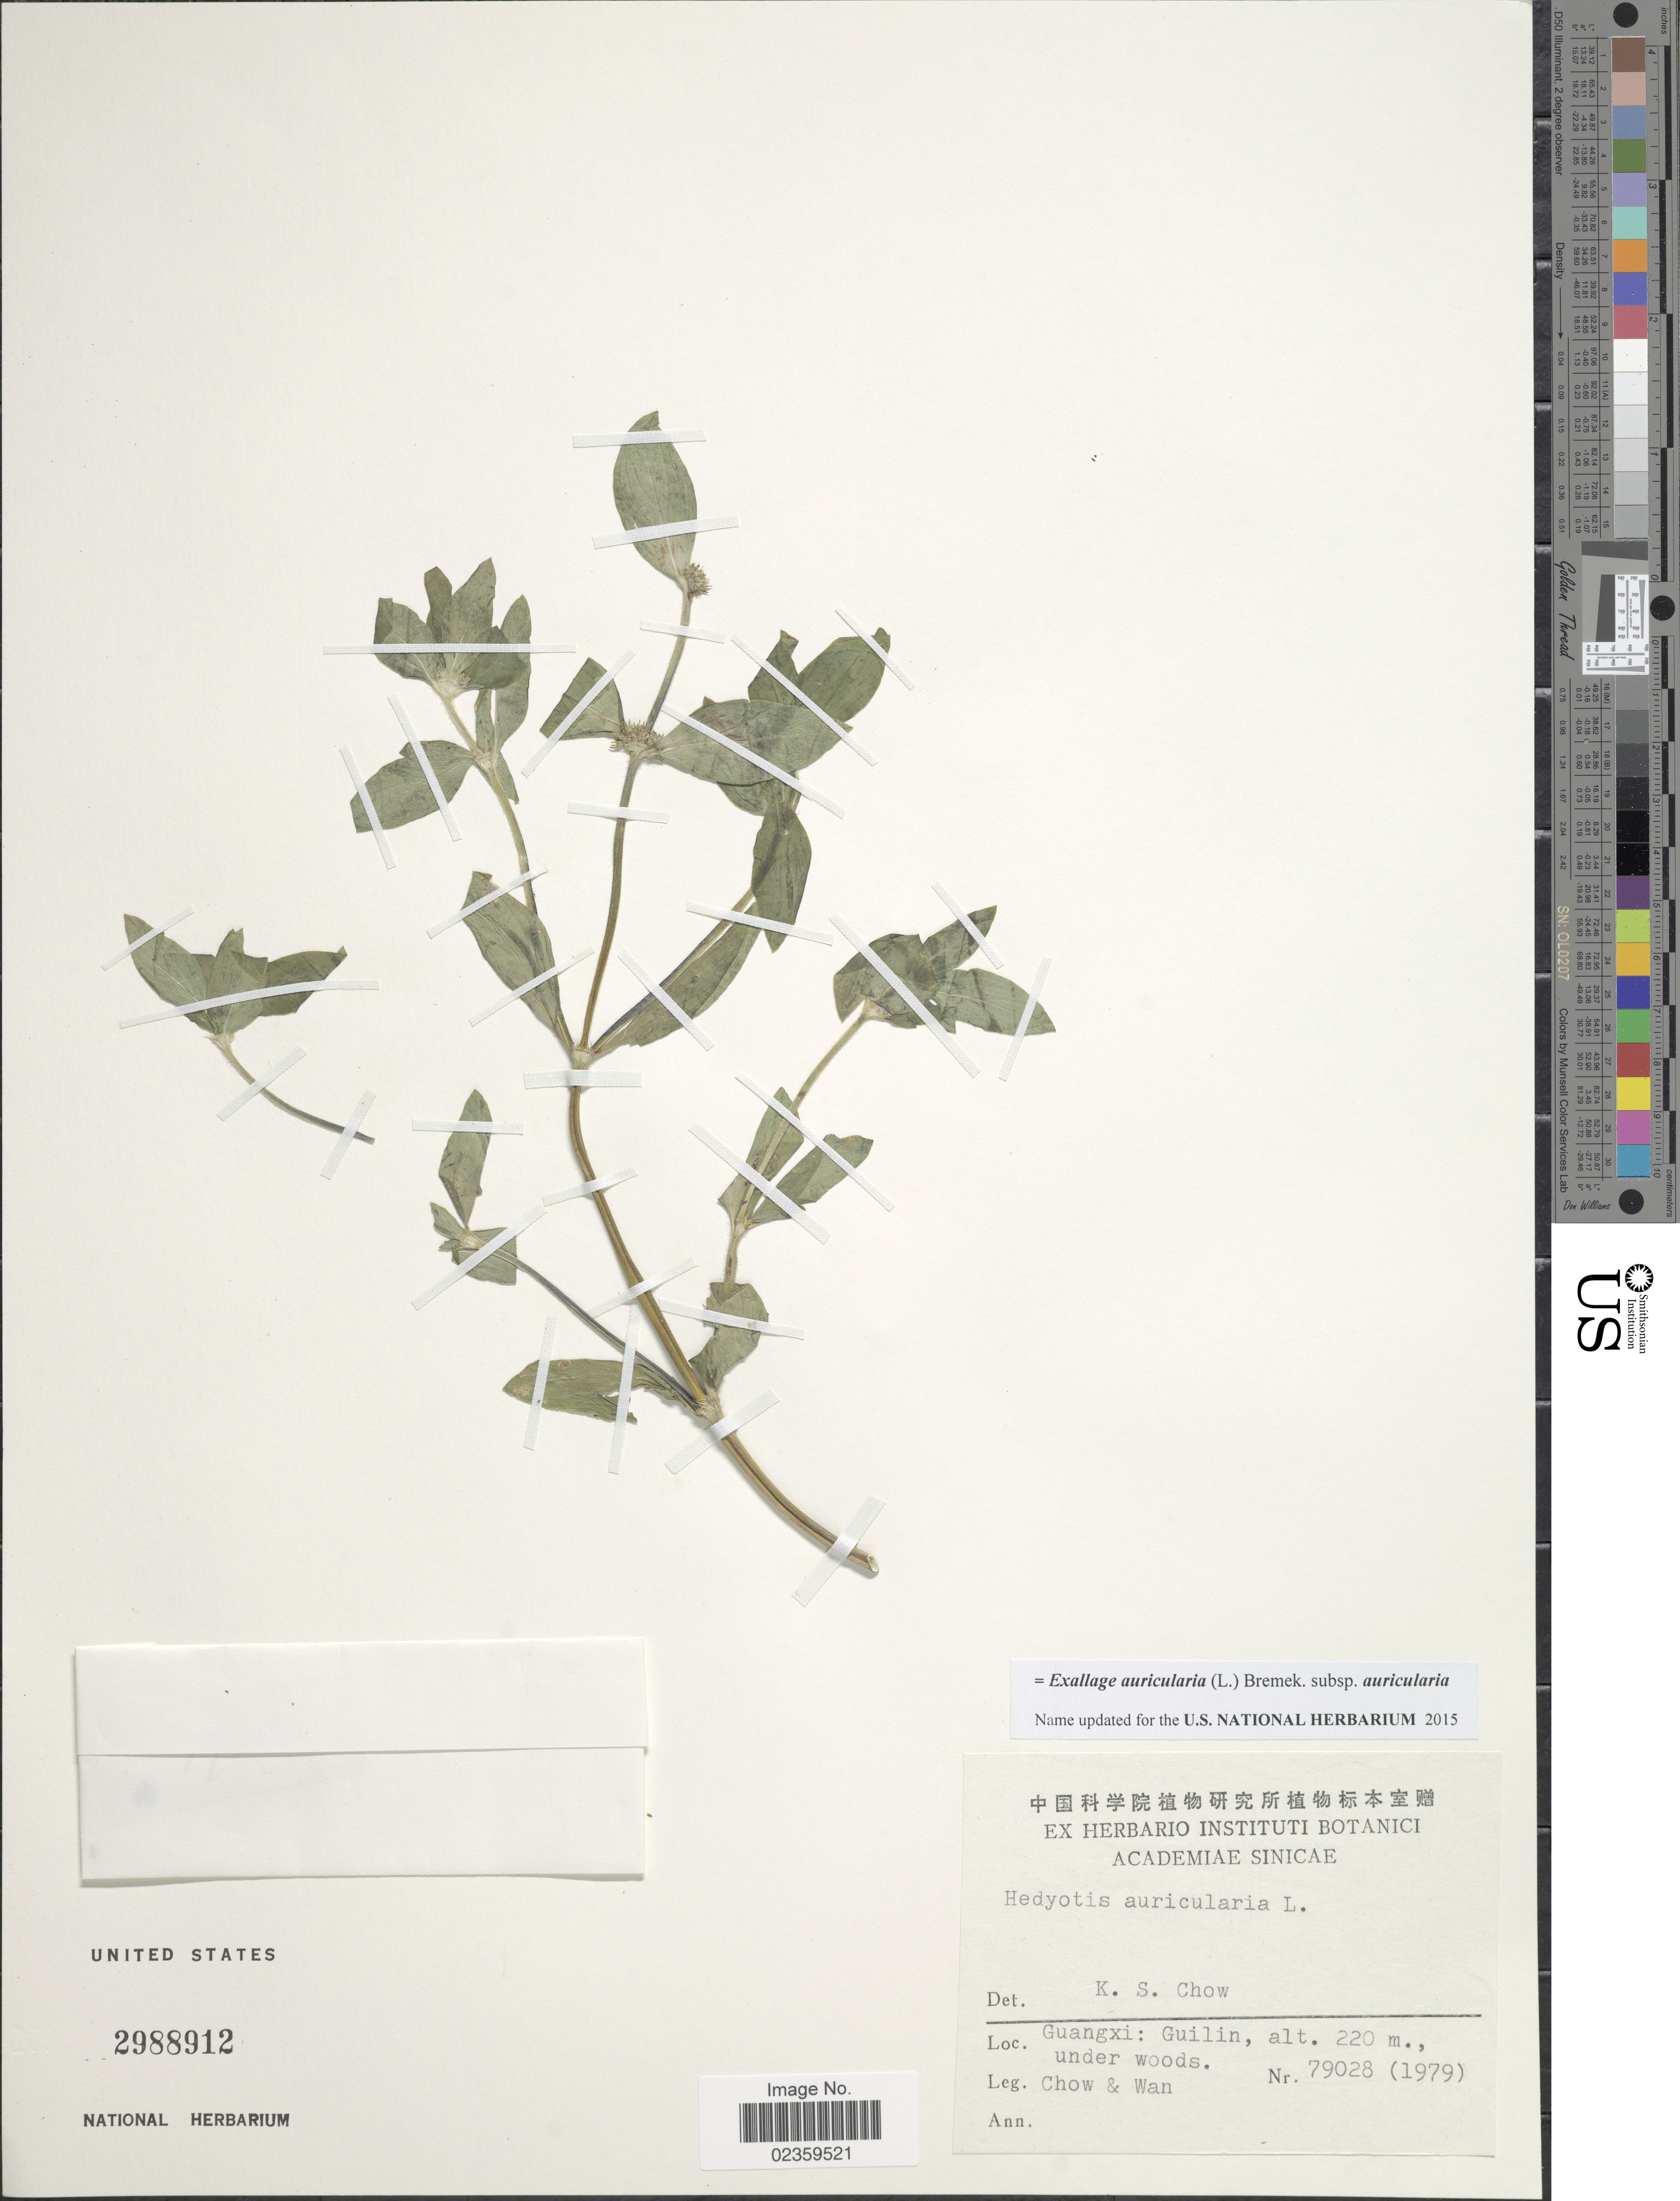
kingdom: Plantae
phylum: Tracheophyta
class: Magnoliopsida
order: Gentianales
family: Rubiaceae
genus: Exallage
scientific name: Exallage auricularia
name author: (L.) Bremek.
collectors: Chow, -- & -. Wan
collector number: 79028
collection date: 1979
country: China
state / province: Guangxi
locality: Guangxi: Guilin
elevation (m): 220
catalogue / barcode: US 2988912